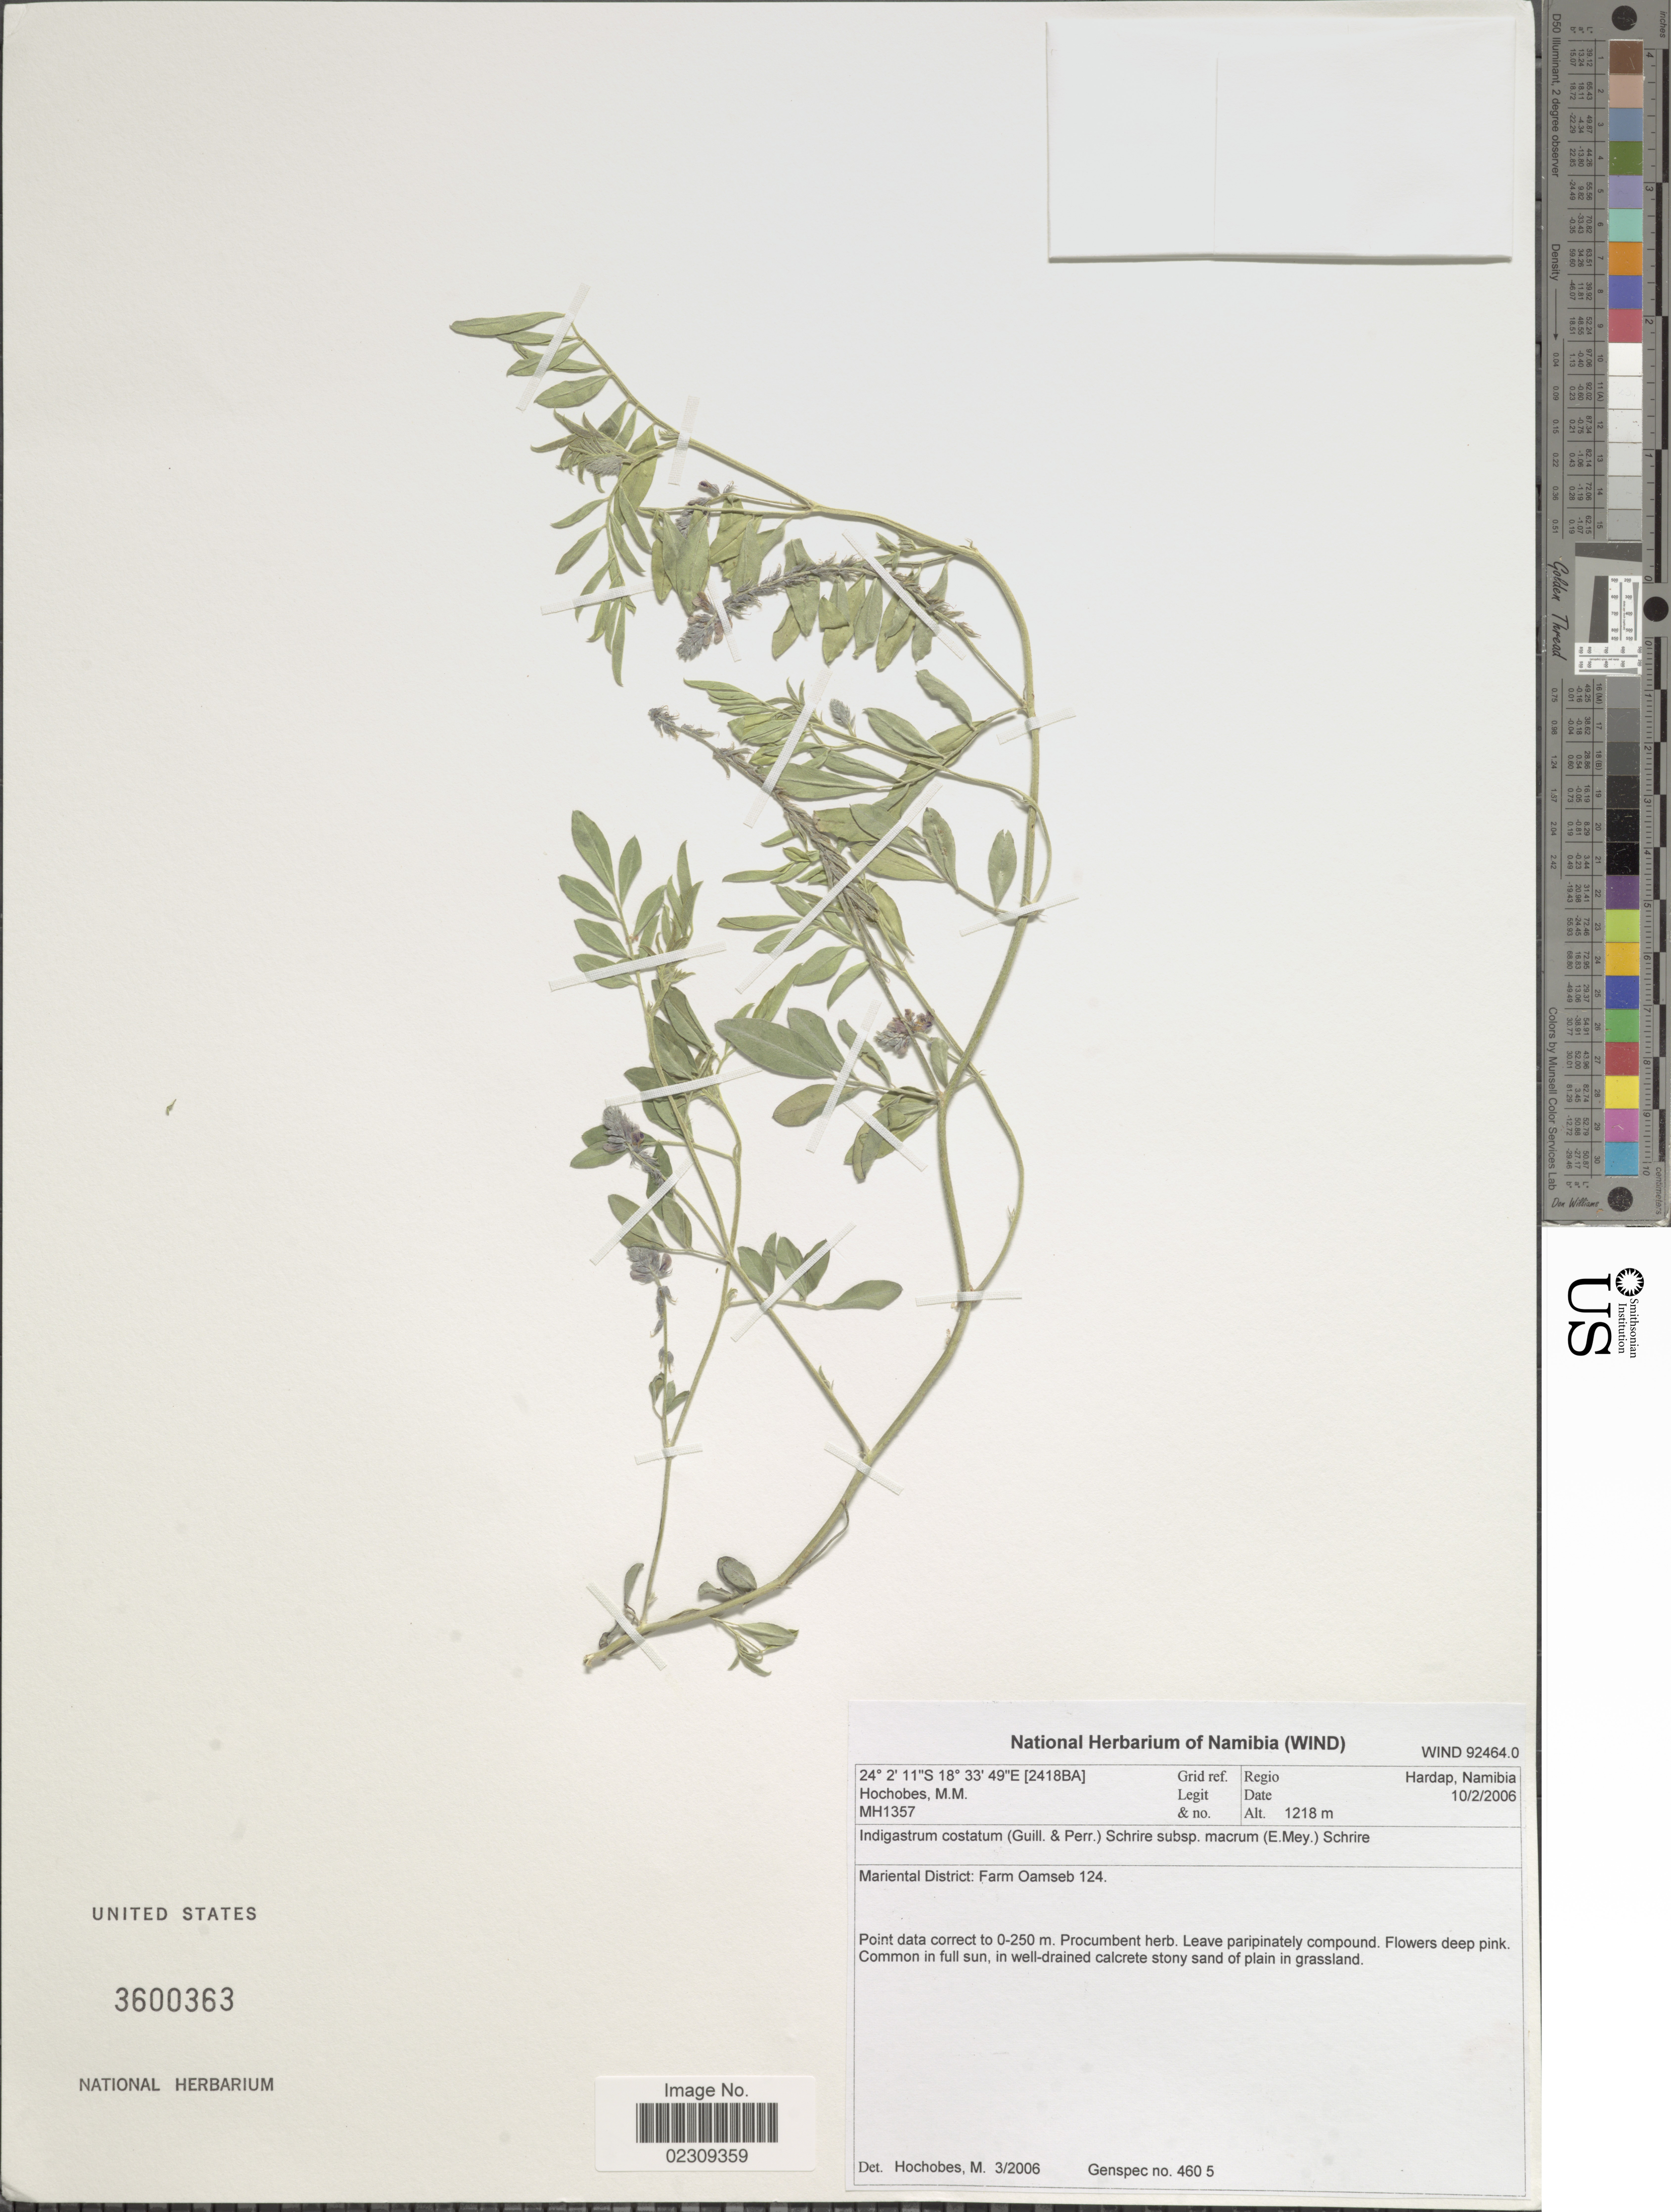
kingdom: Plantae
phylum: Tracheophyta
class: Magnoliopsida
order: Fabales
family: Fabaceae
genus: Indigastrum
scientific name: Indigastrum costatum subsp. macrum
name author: (E. Mey.) Schrire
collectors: M. Hochobes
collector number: MH1357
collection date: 2006-02-10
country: Namibia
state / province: Hardap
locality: Mariental District, Farm Oamseb 124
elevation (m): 1218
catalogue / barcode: US 3600363